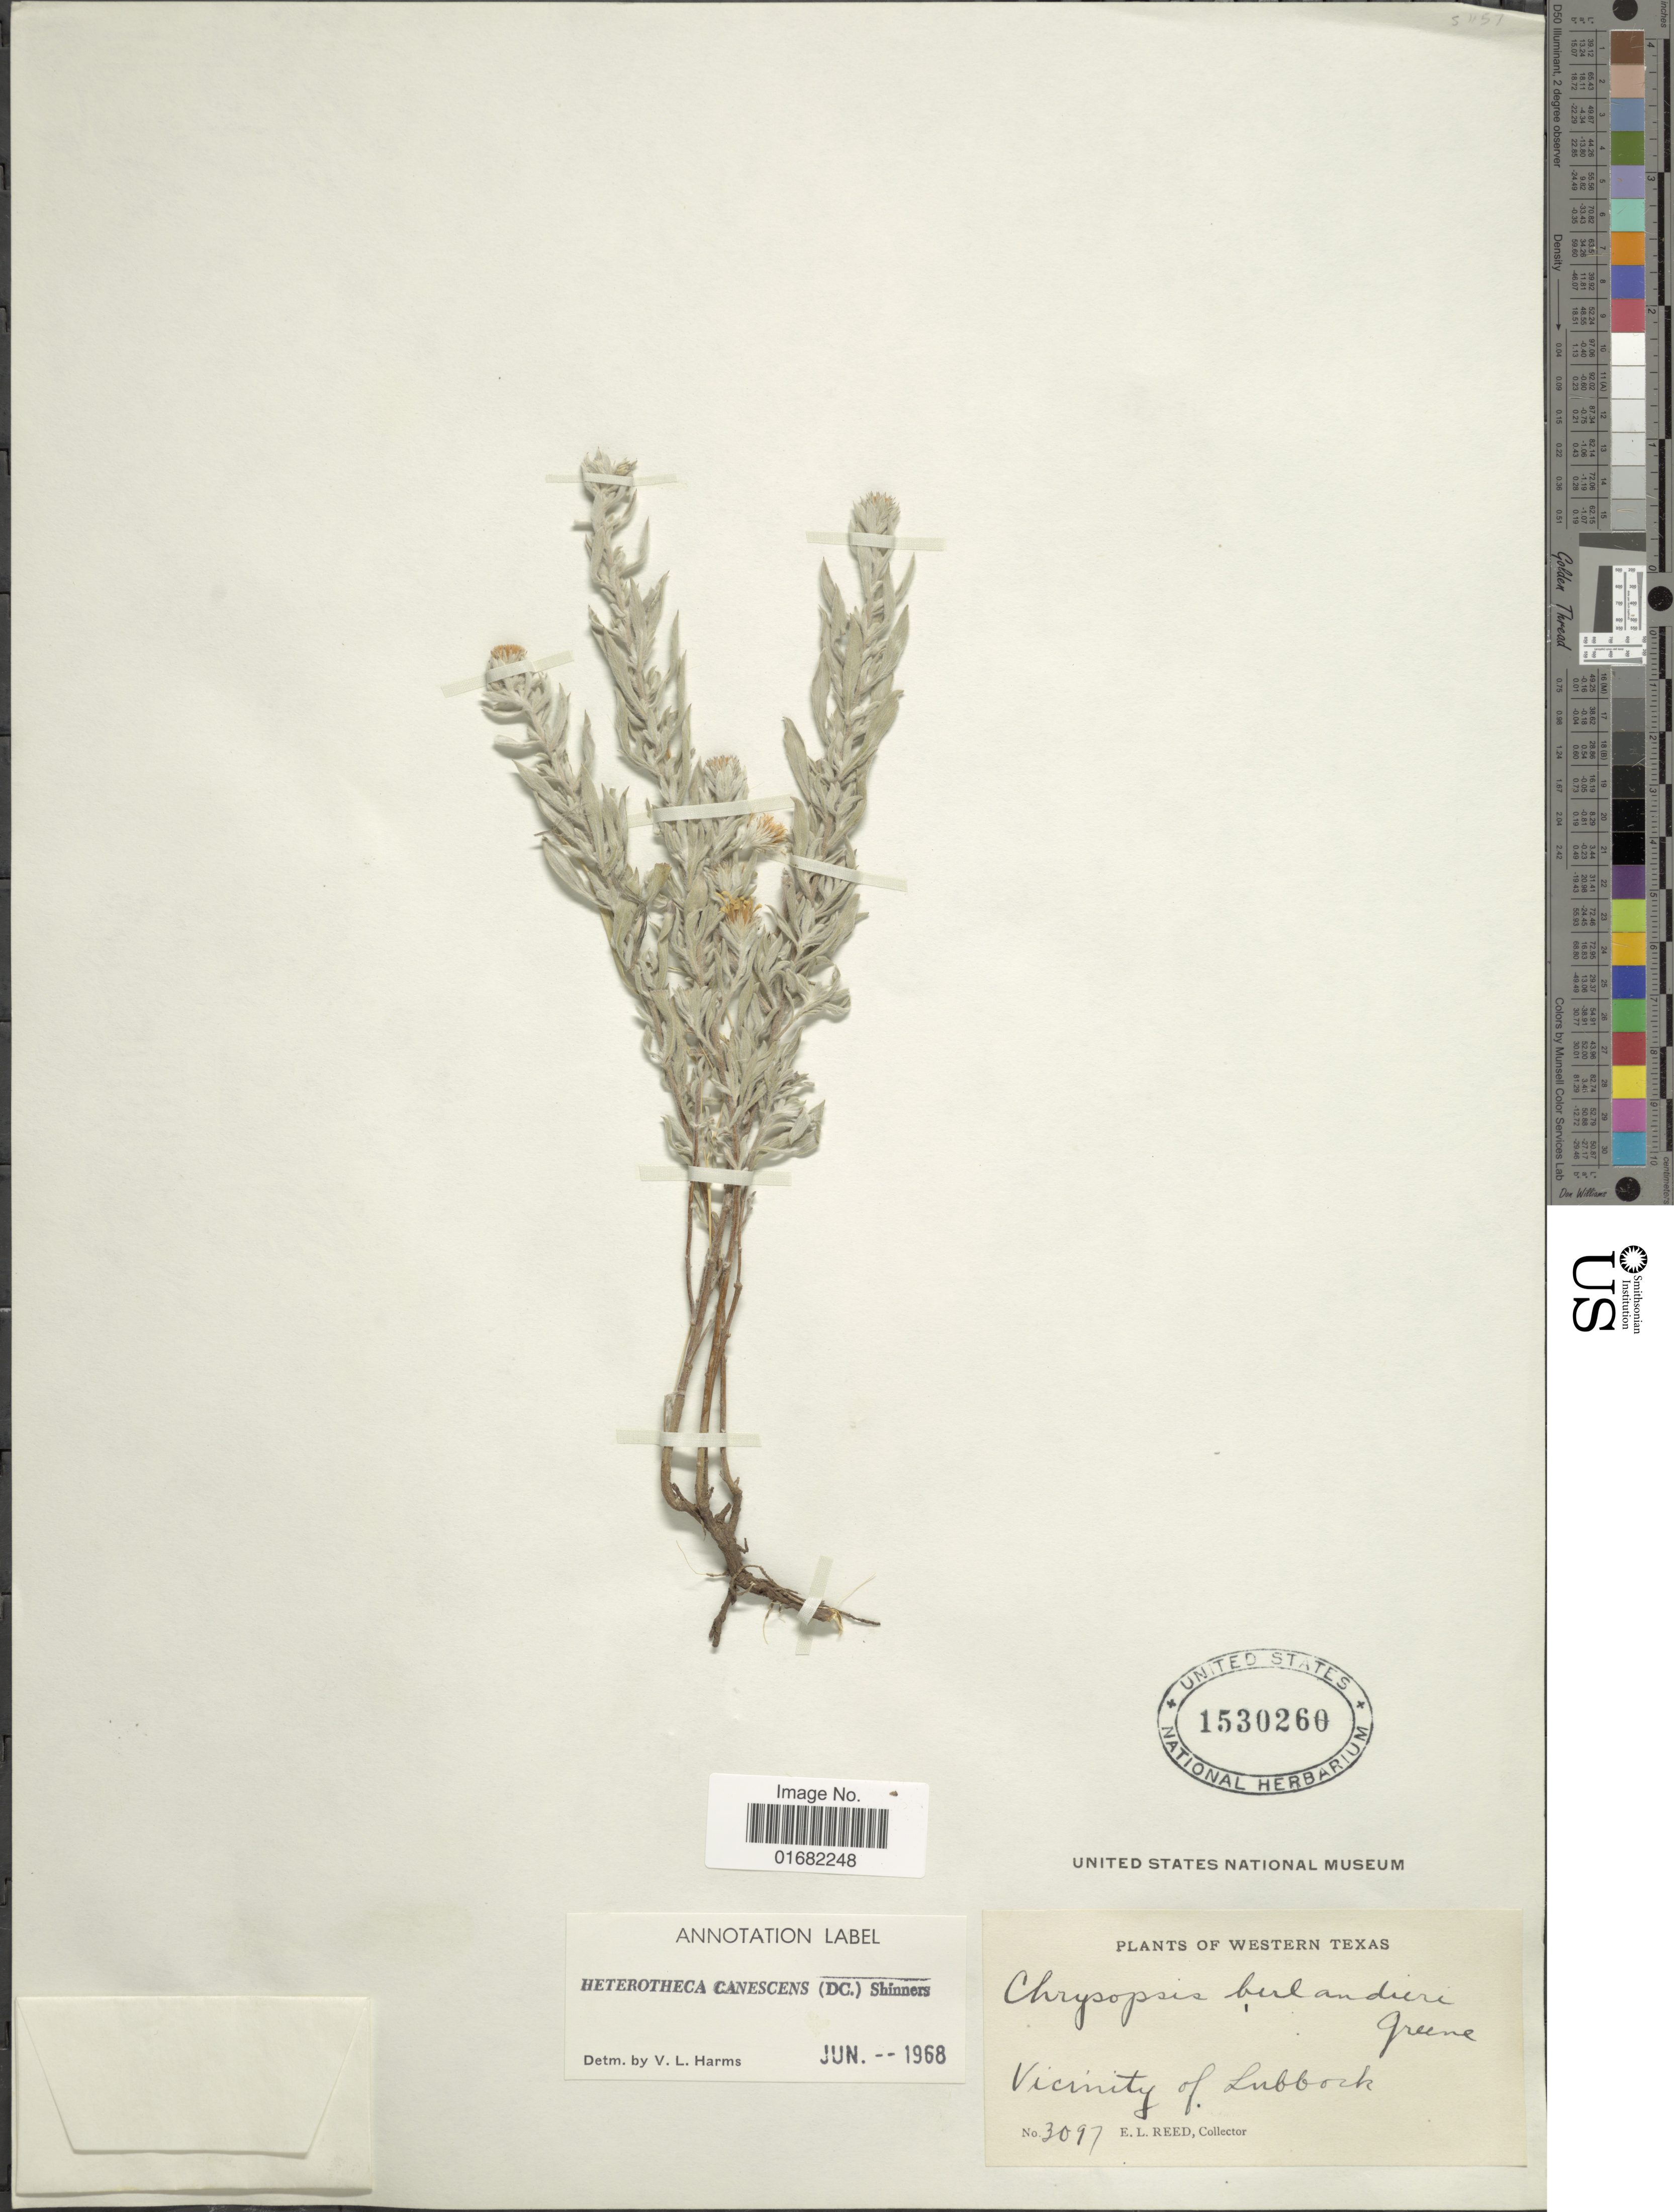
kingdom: Plantae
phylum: Tracheophyta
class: Magnoliopsida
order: Asterales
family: Asteraceae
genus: Heterotheca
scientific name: Heterotheca canescens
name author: (DC.) Shinners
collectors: E. Reed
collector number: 3097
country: United States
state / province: Texas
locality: Western Texas. Vicinity of Lubbock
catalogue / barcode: US 1530260